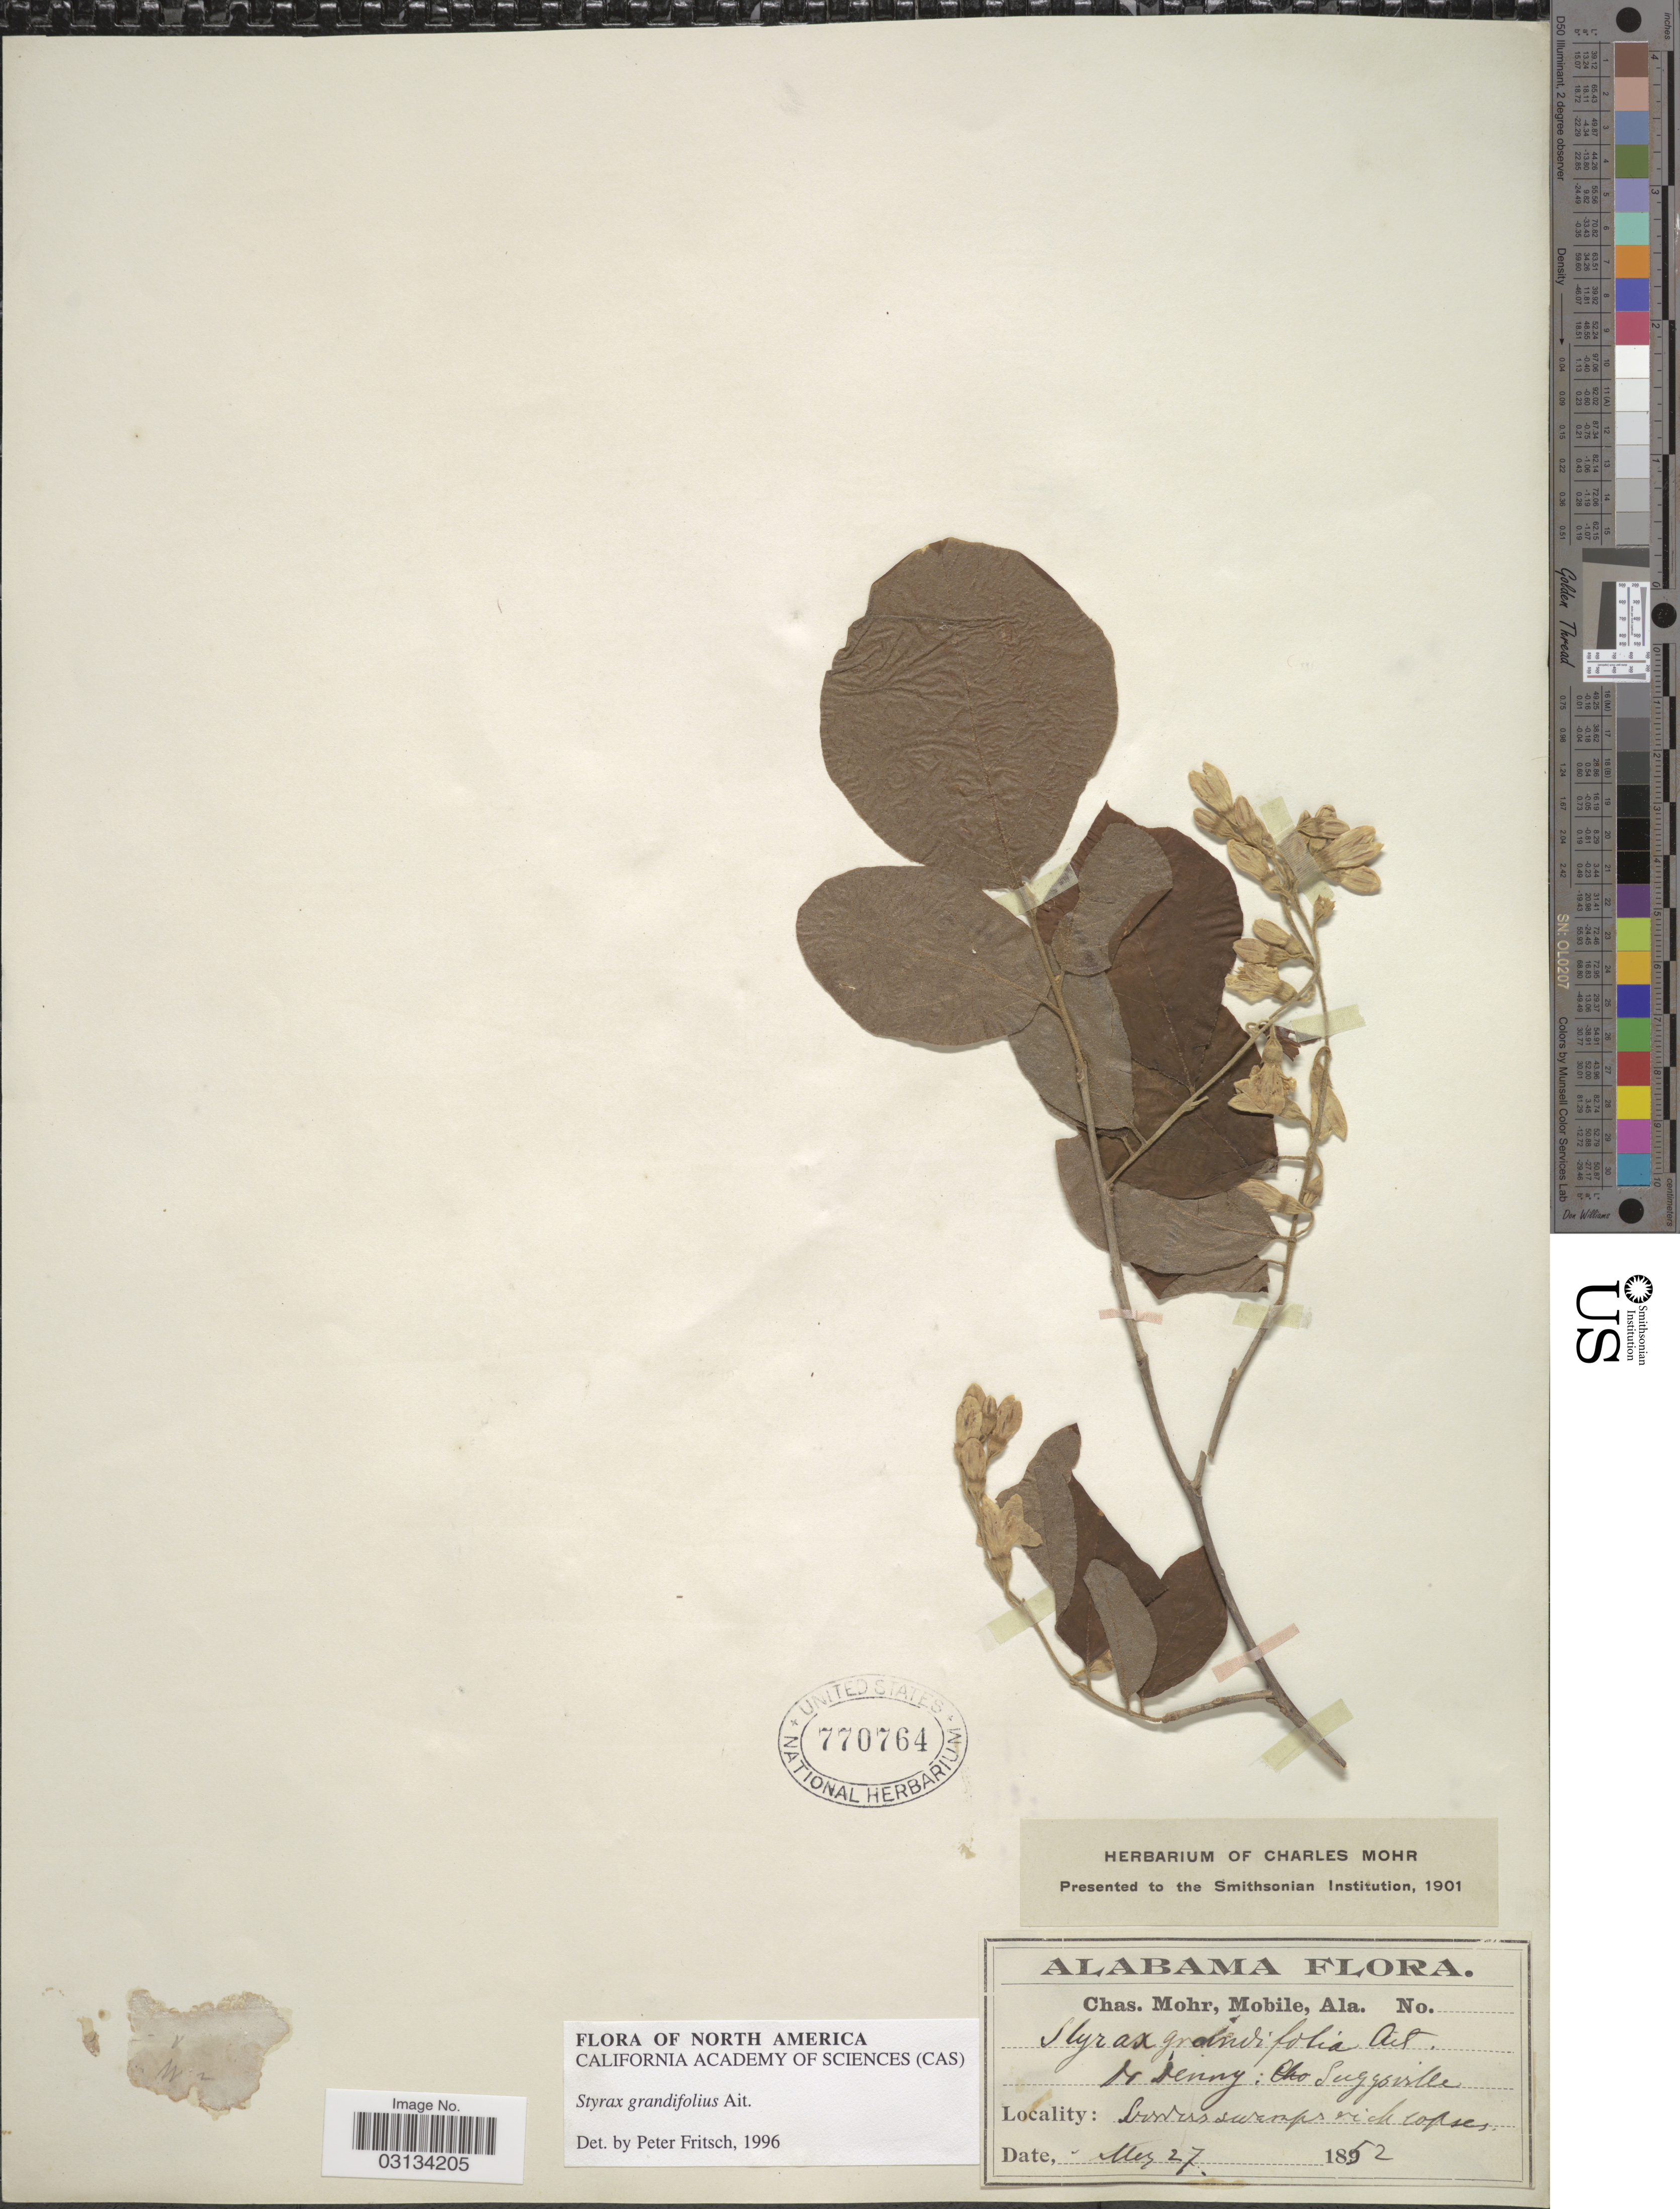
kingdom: Plantae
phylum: Tracheophyta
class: Magnoliopsida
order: Ericales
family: Styracaceae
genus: Styrax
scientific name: Styrax grandifolius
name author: Aiton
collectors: Denny, --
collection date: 1952-05-27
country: United States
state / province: Alabama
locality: Suggsville. borders swamps rich copses.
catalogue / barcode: US 770764